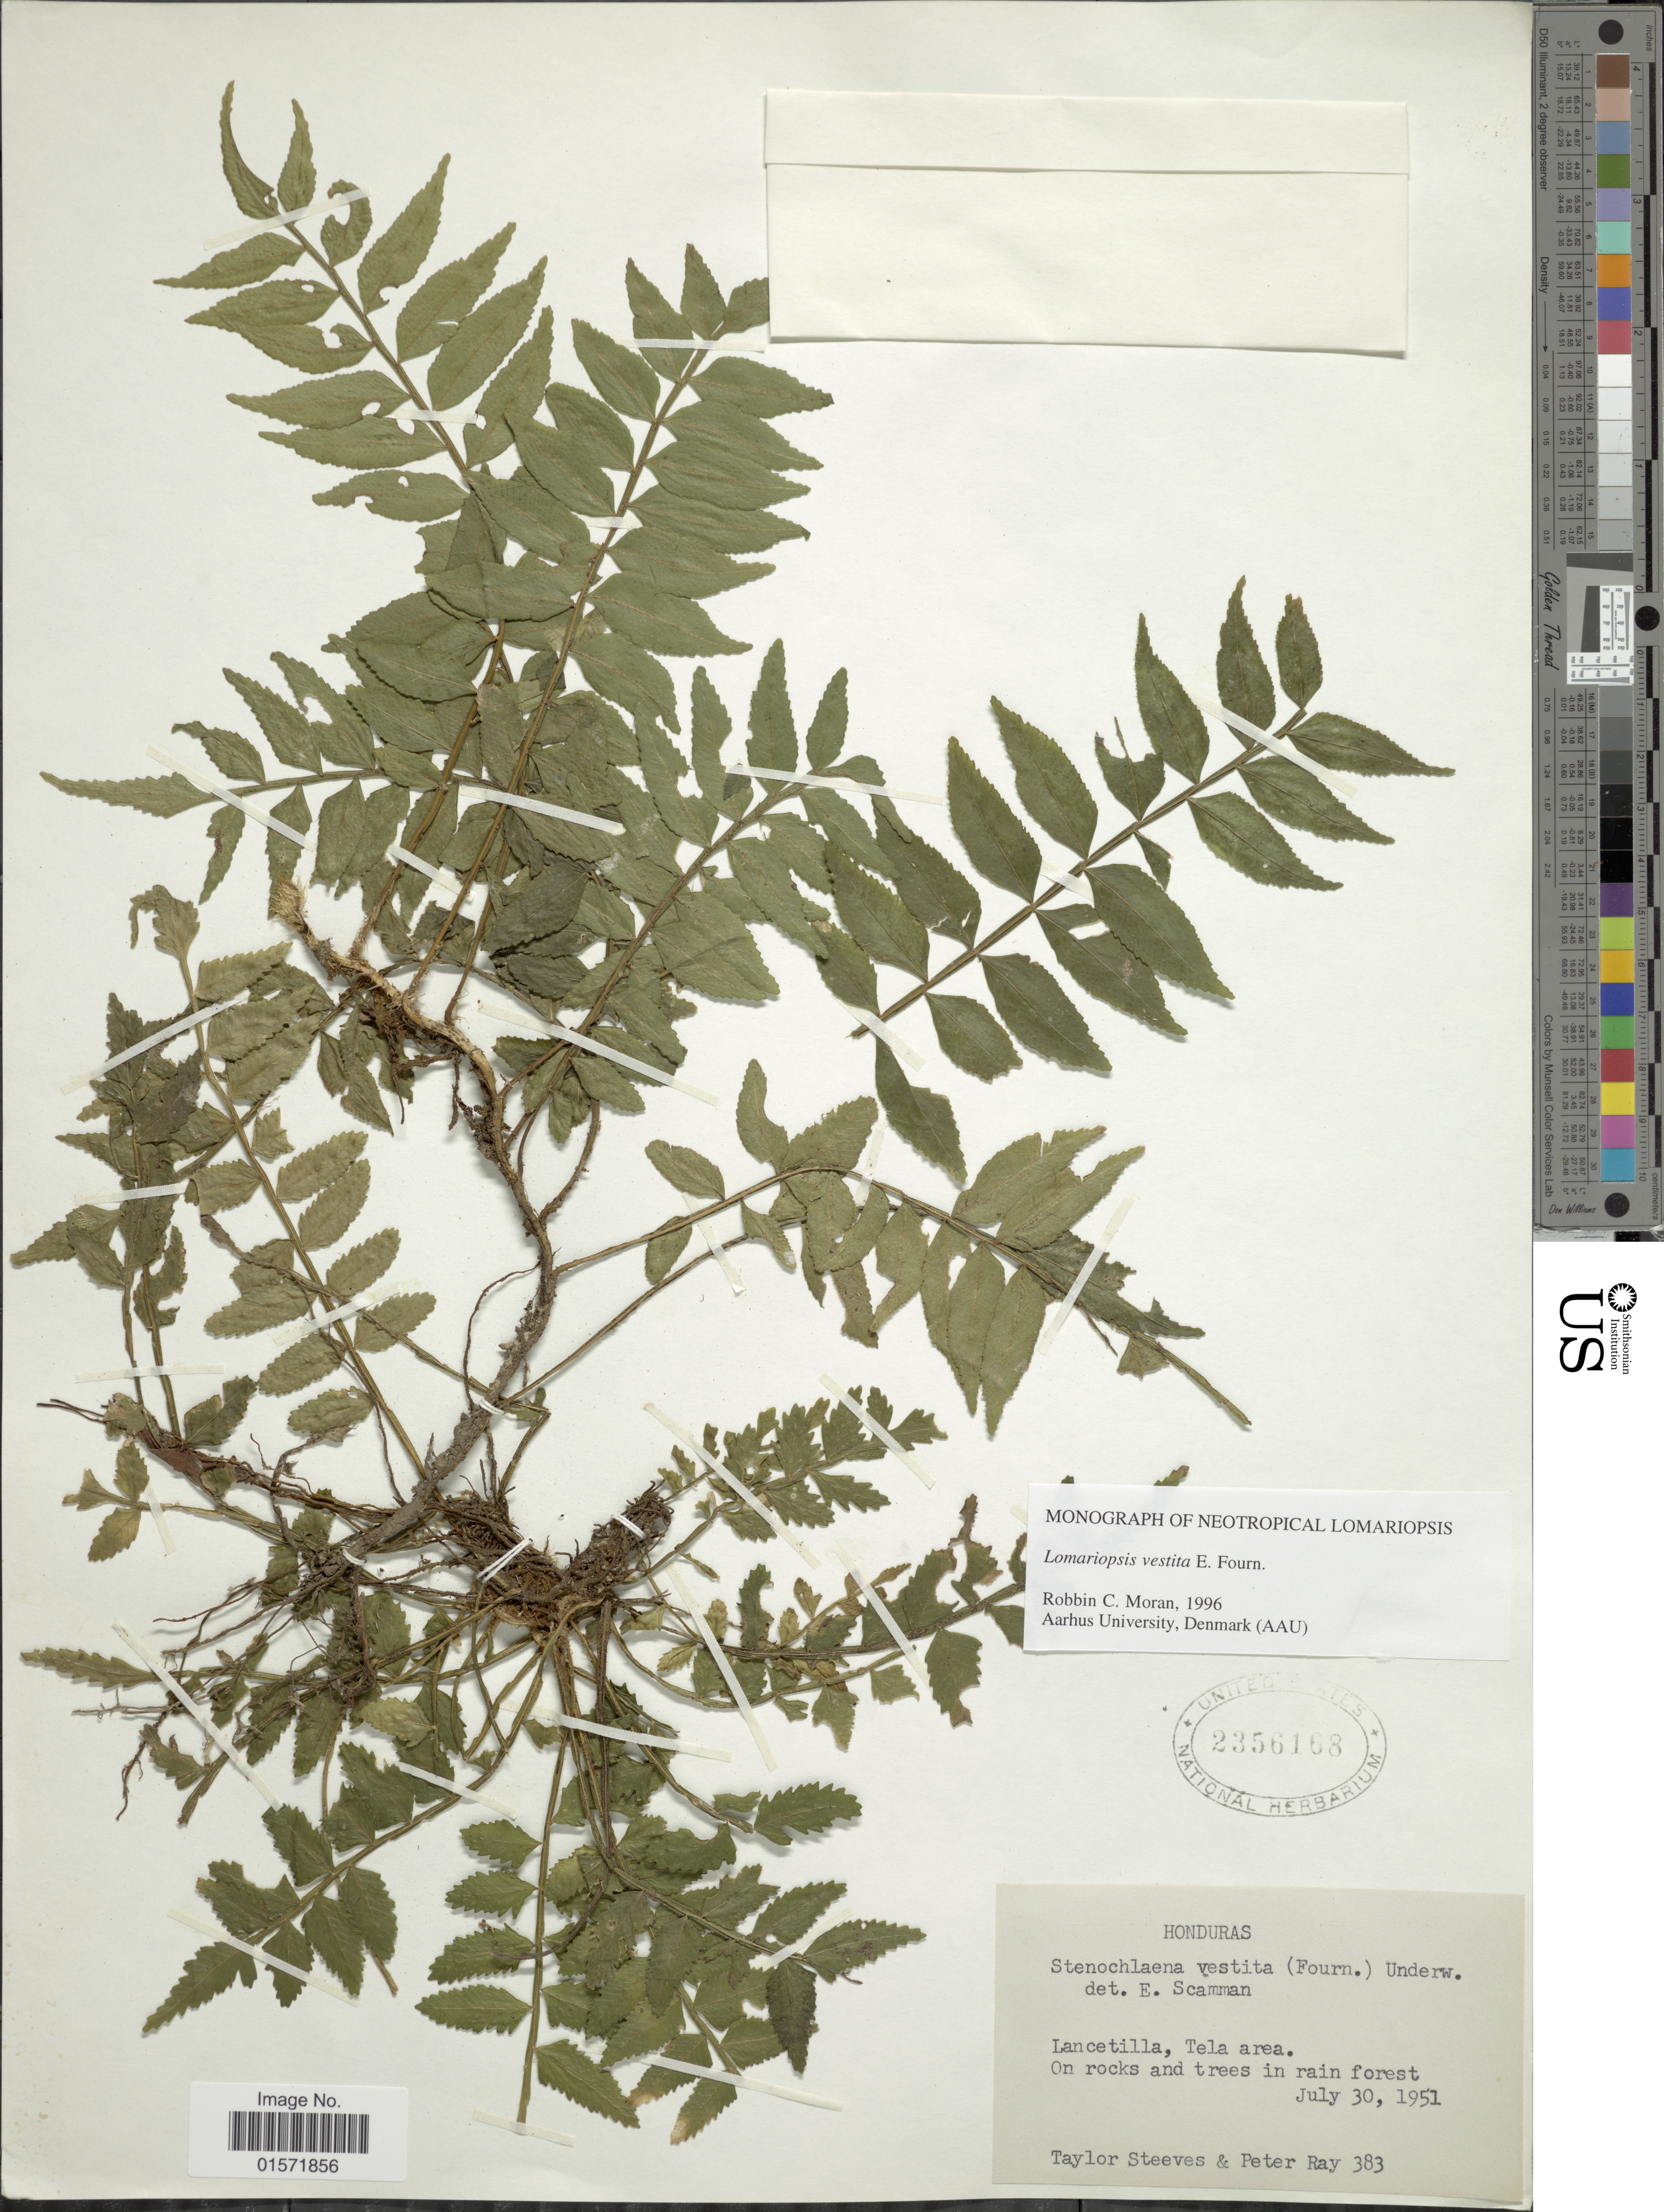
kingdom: Plantae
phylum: Tracheophyta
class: Polypodiopsida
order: Polypodiales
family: Lomariopsidaceae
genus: Lomariopsis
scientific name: Lomariopsis vestita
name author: E. Fourn.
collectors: T. Steeves & P. Ray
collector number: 383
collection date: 1951-07-30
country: Honduras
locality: Lancetilla, Tela area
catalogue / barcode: US 2356168